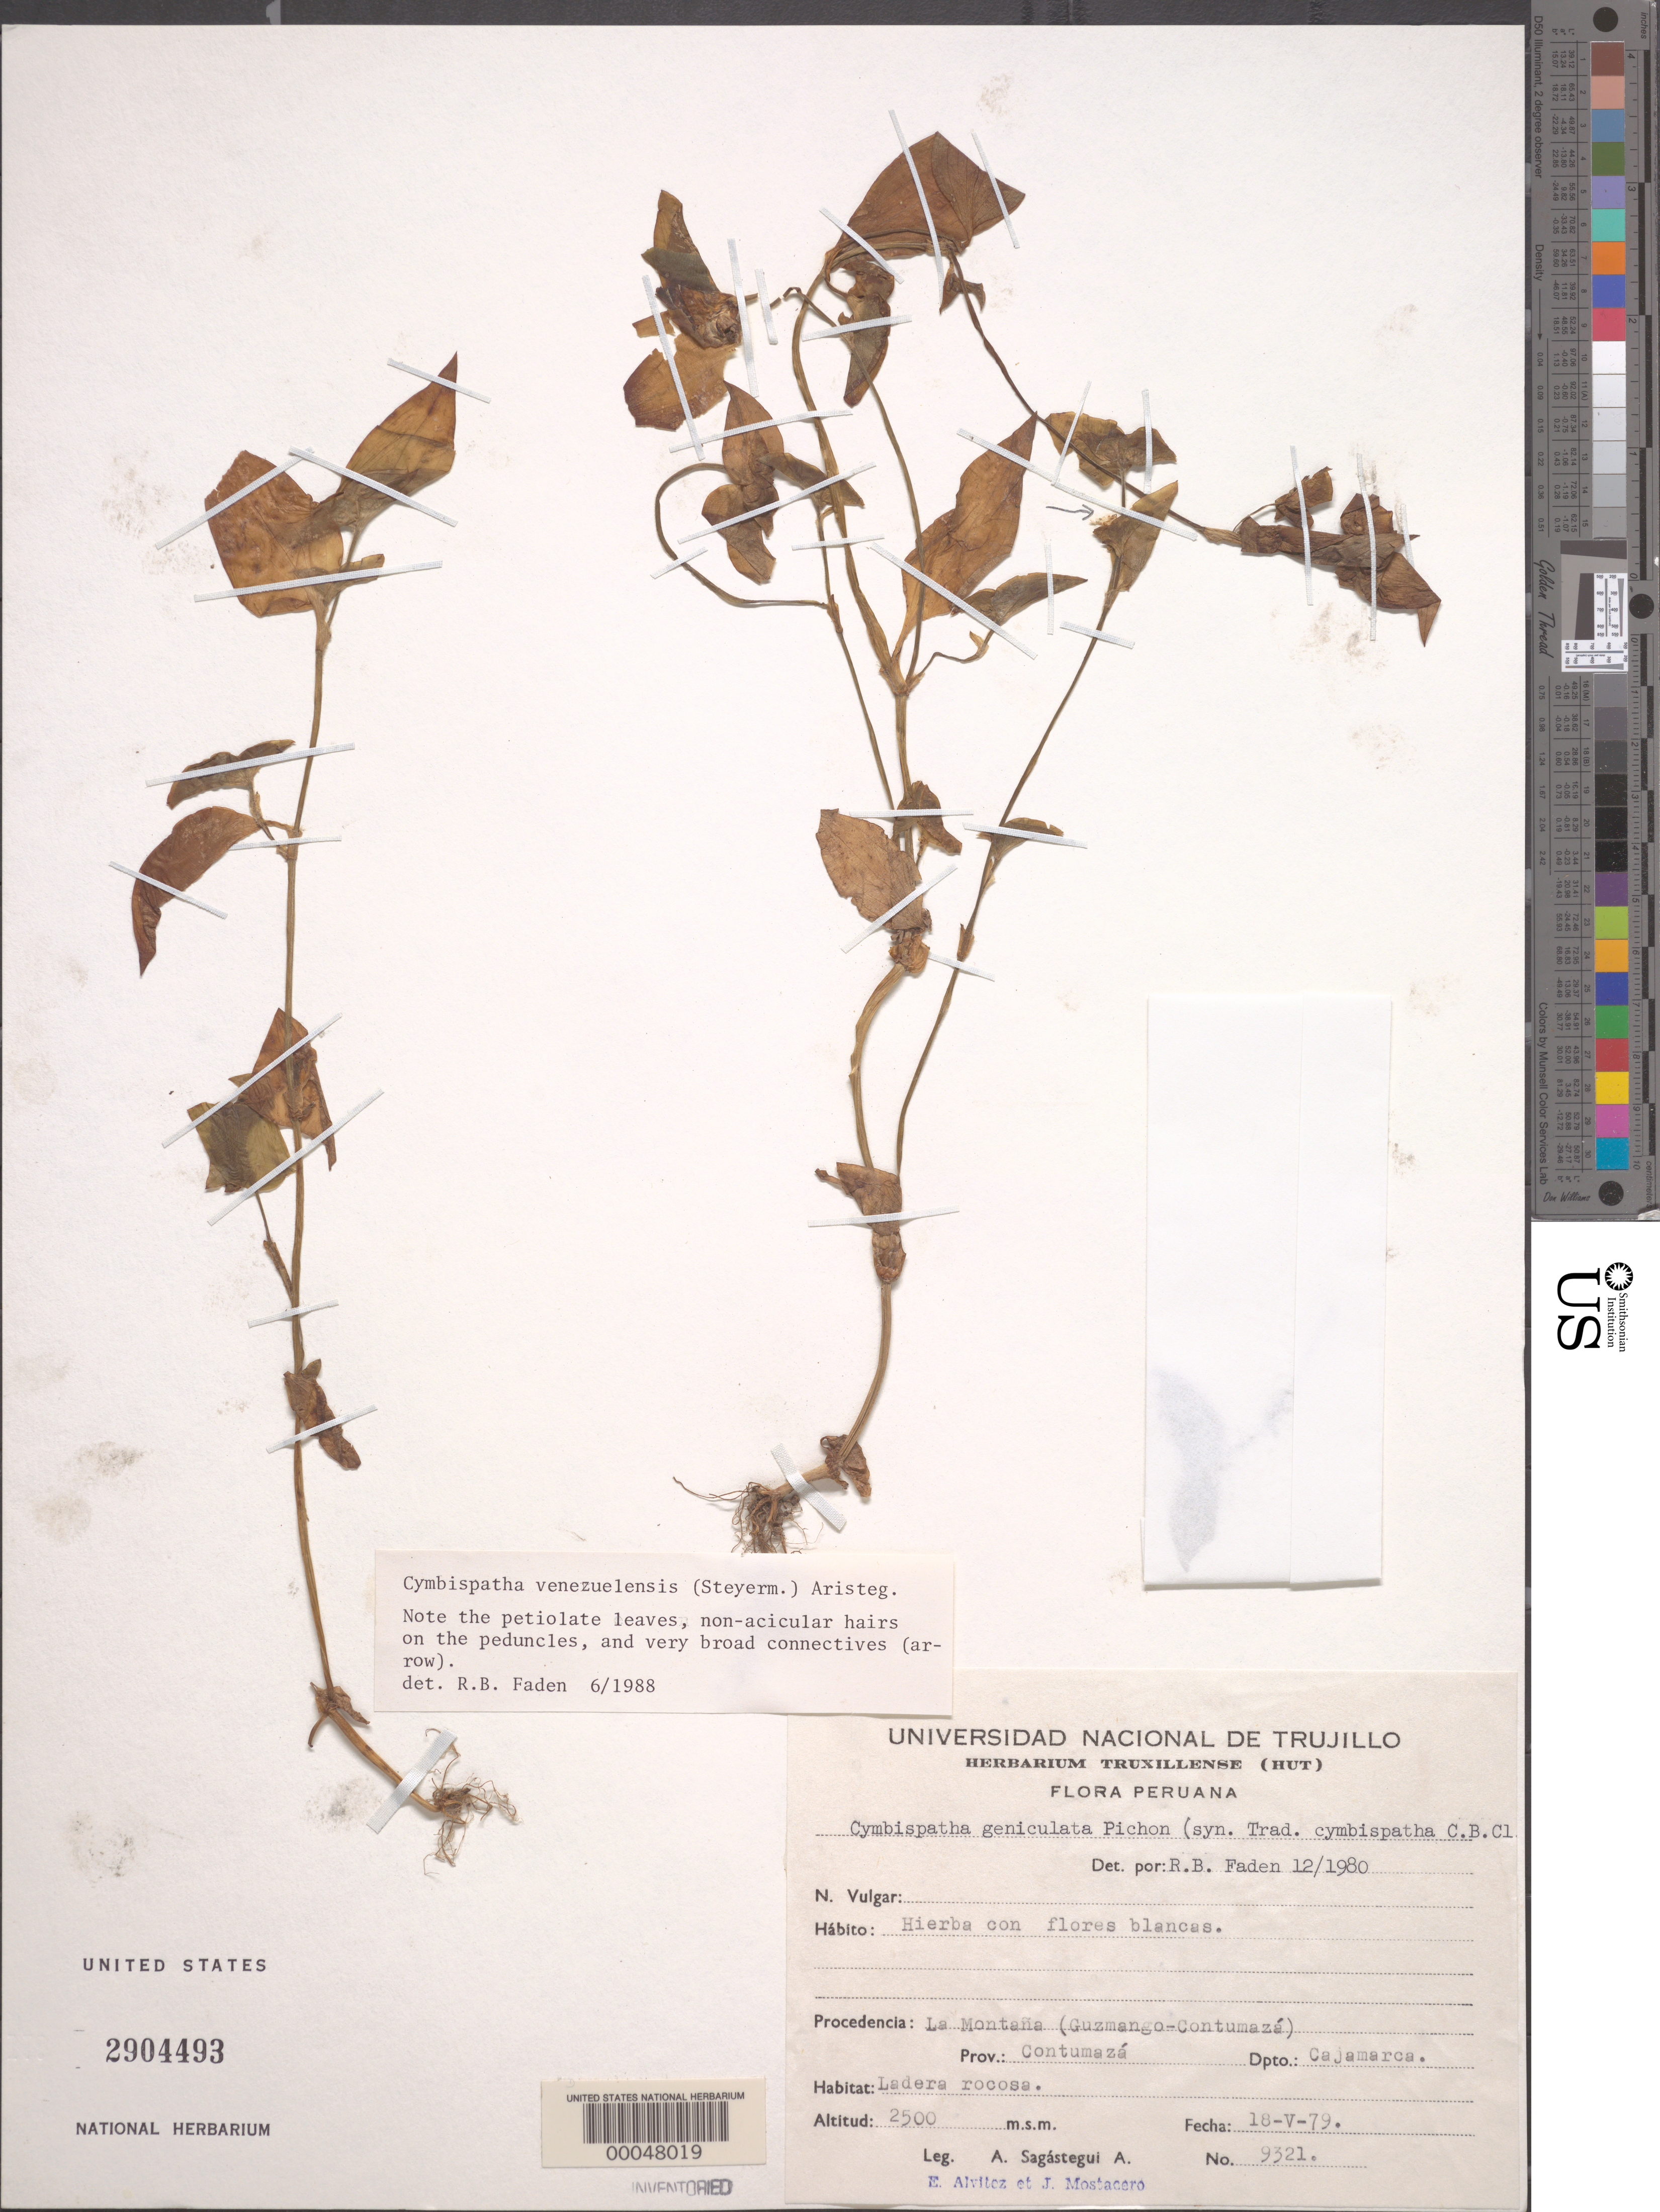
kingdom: Plantae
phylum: Tracheophyta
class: Liliopsida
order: Commelinales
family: Commelinaceae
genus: Tradescantia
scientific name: Tradescantia cymbispatha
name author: C.B. Clarke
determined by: Faden, Robert B., (US), Smithsonian Institution - National Museum of Natural History (UNITED STATES)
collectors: A. Sagástegui A.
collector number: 9321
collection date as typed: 18 May 1979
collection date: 1979-05-18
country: Peru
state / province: Cajamarca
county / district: Contumazá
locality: La Montaña (Guzmango - Contumazá)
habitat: Rocky slope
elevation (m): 2500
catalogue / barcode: US 2904493